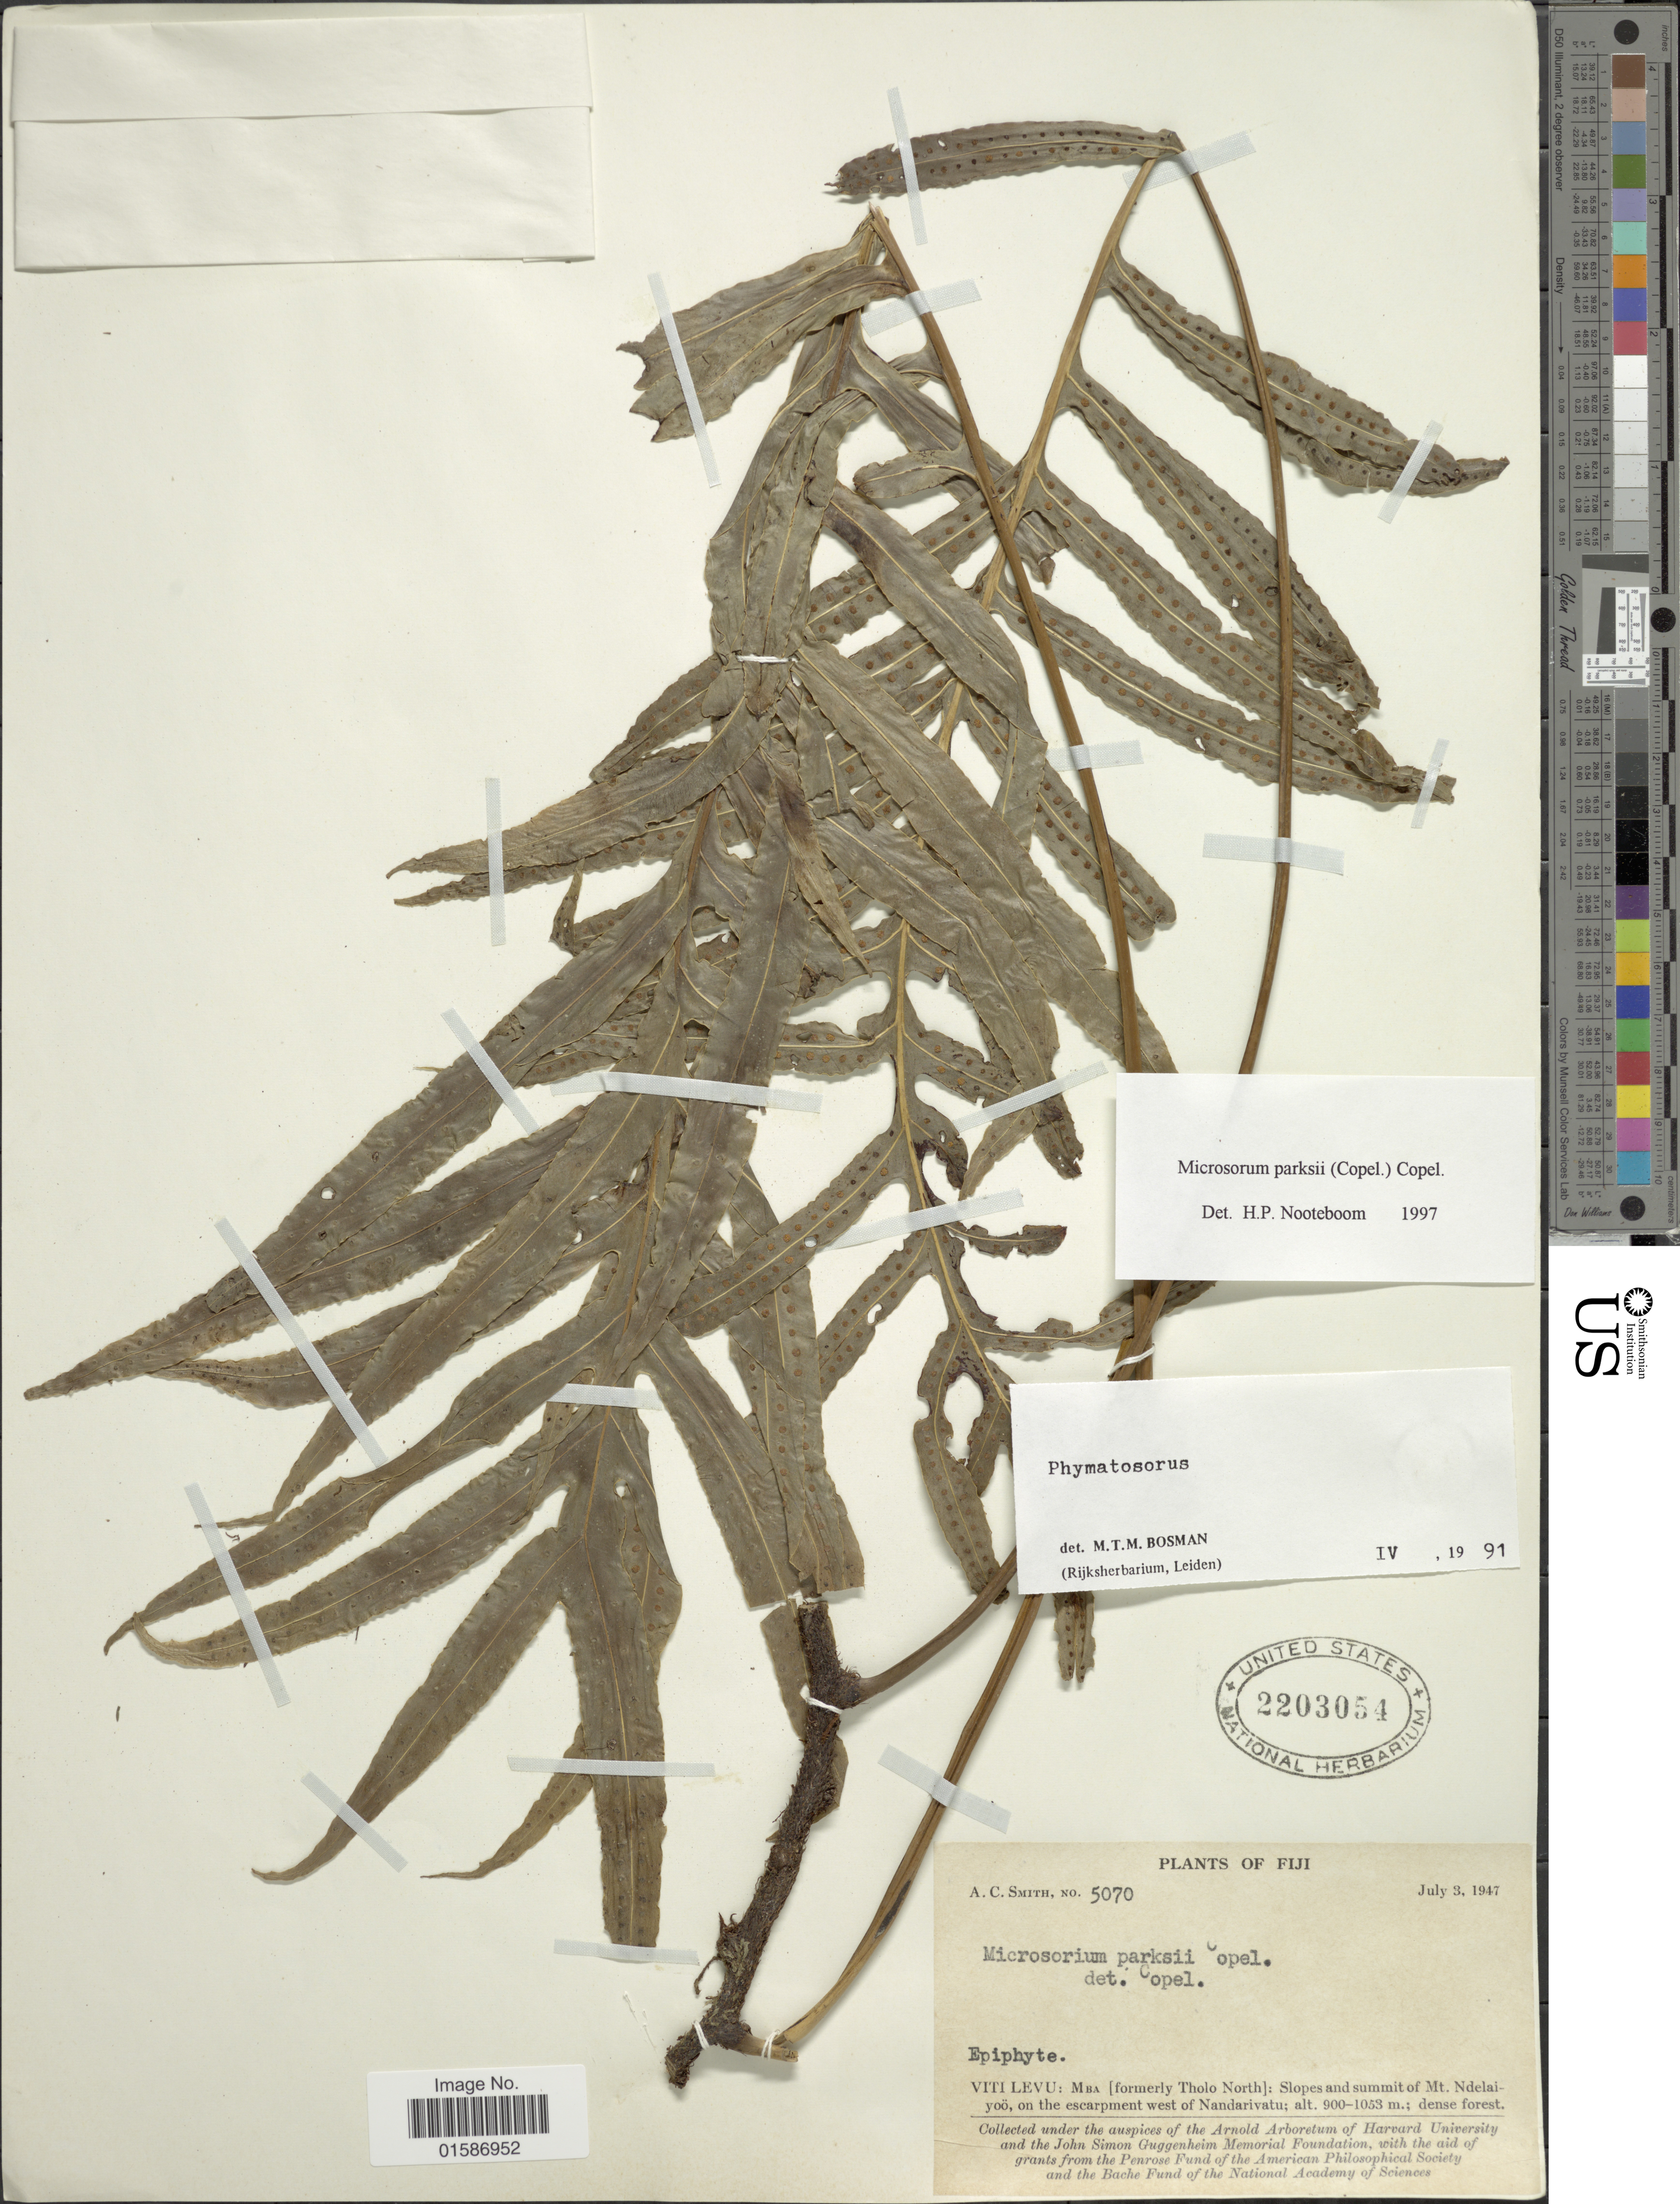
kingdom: Plantae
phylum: Tracheophyta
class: Polypodiopsida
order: Polypodiales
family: Polypodiaceae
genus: Microsorum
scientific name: Microsorum parksii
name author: (Copel.) Copel.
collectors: A. C. Smith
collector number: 5070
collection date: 1947-07-03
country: Fiji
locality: Viti Levu: Mba [formerly Tholo North]: Slopes and summit of Mt Ndelaiyoö, on the escarpment west of Nandarivatu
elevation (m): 900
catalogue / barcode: US 2203054